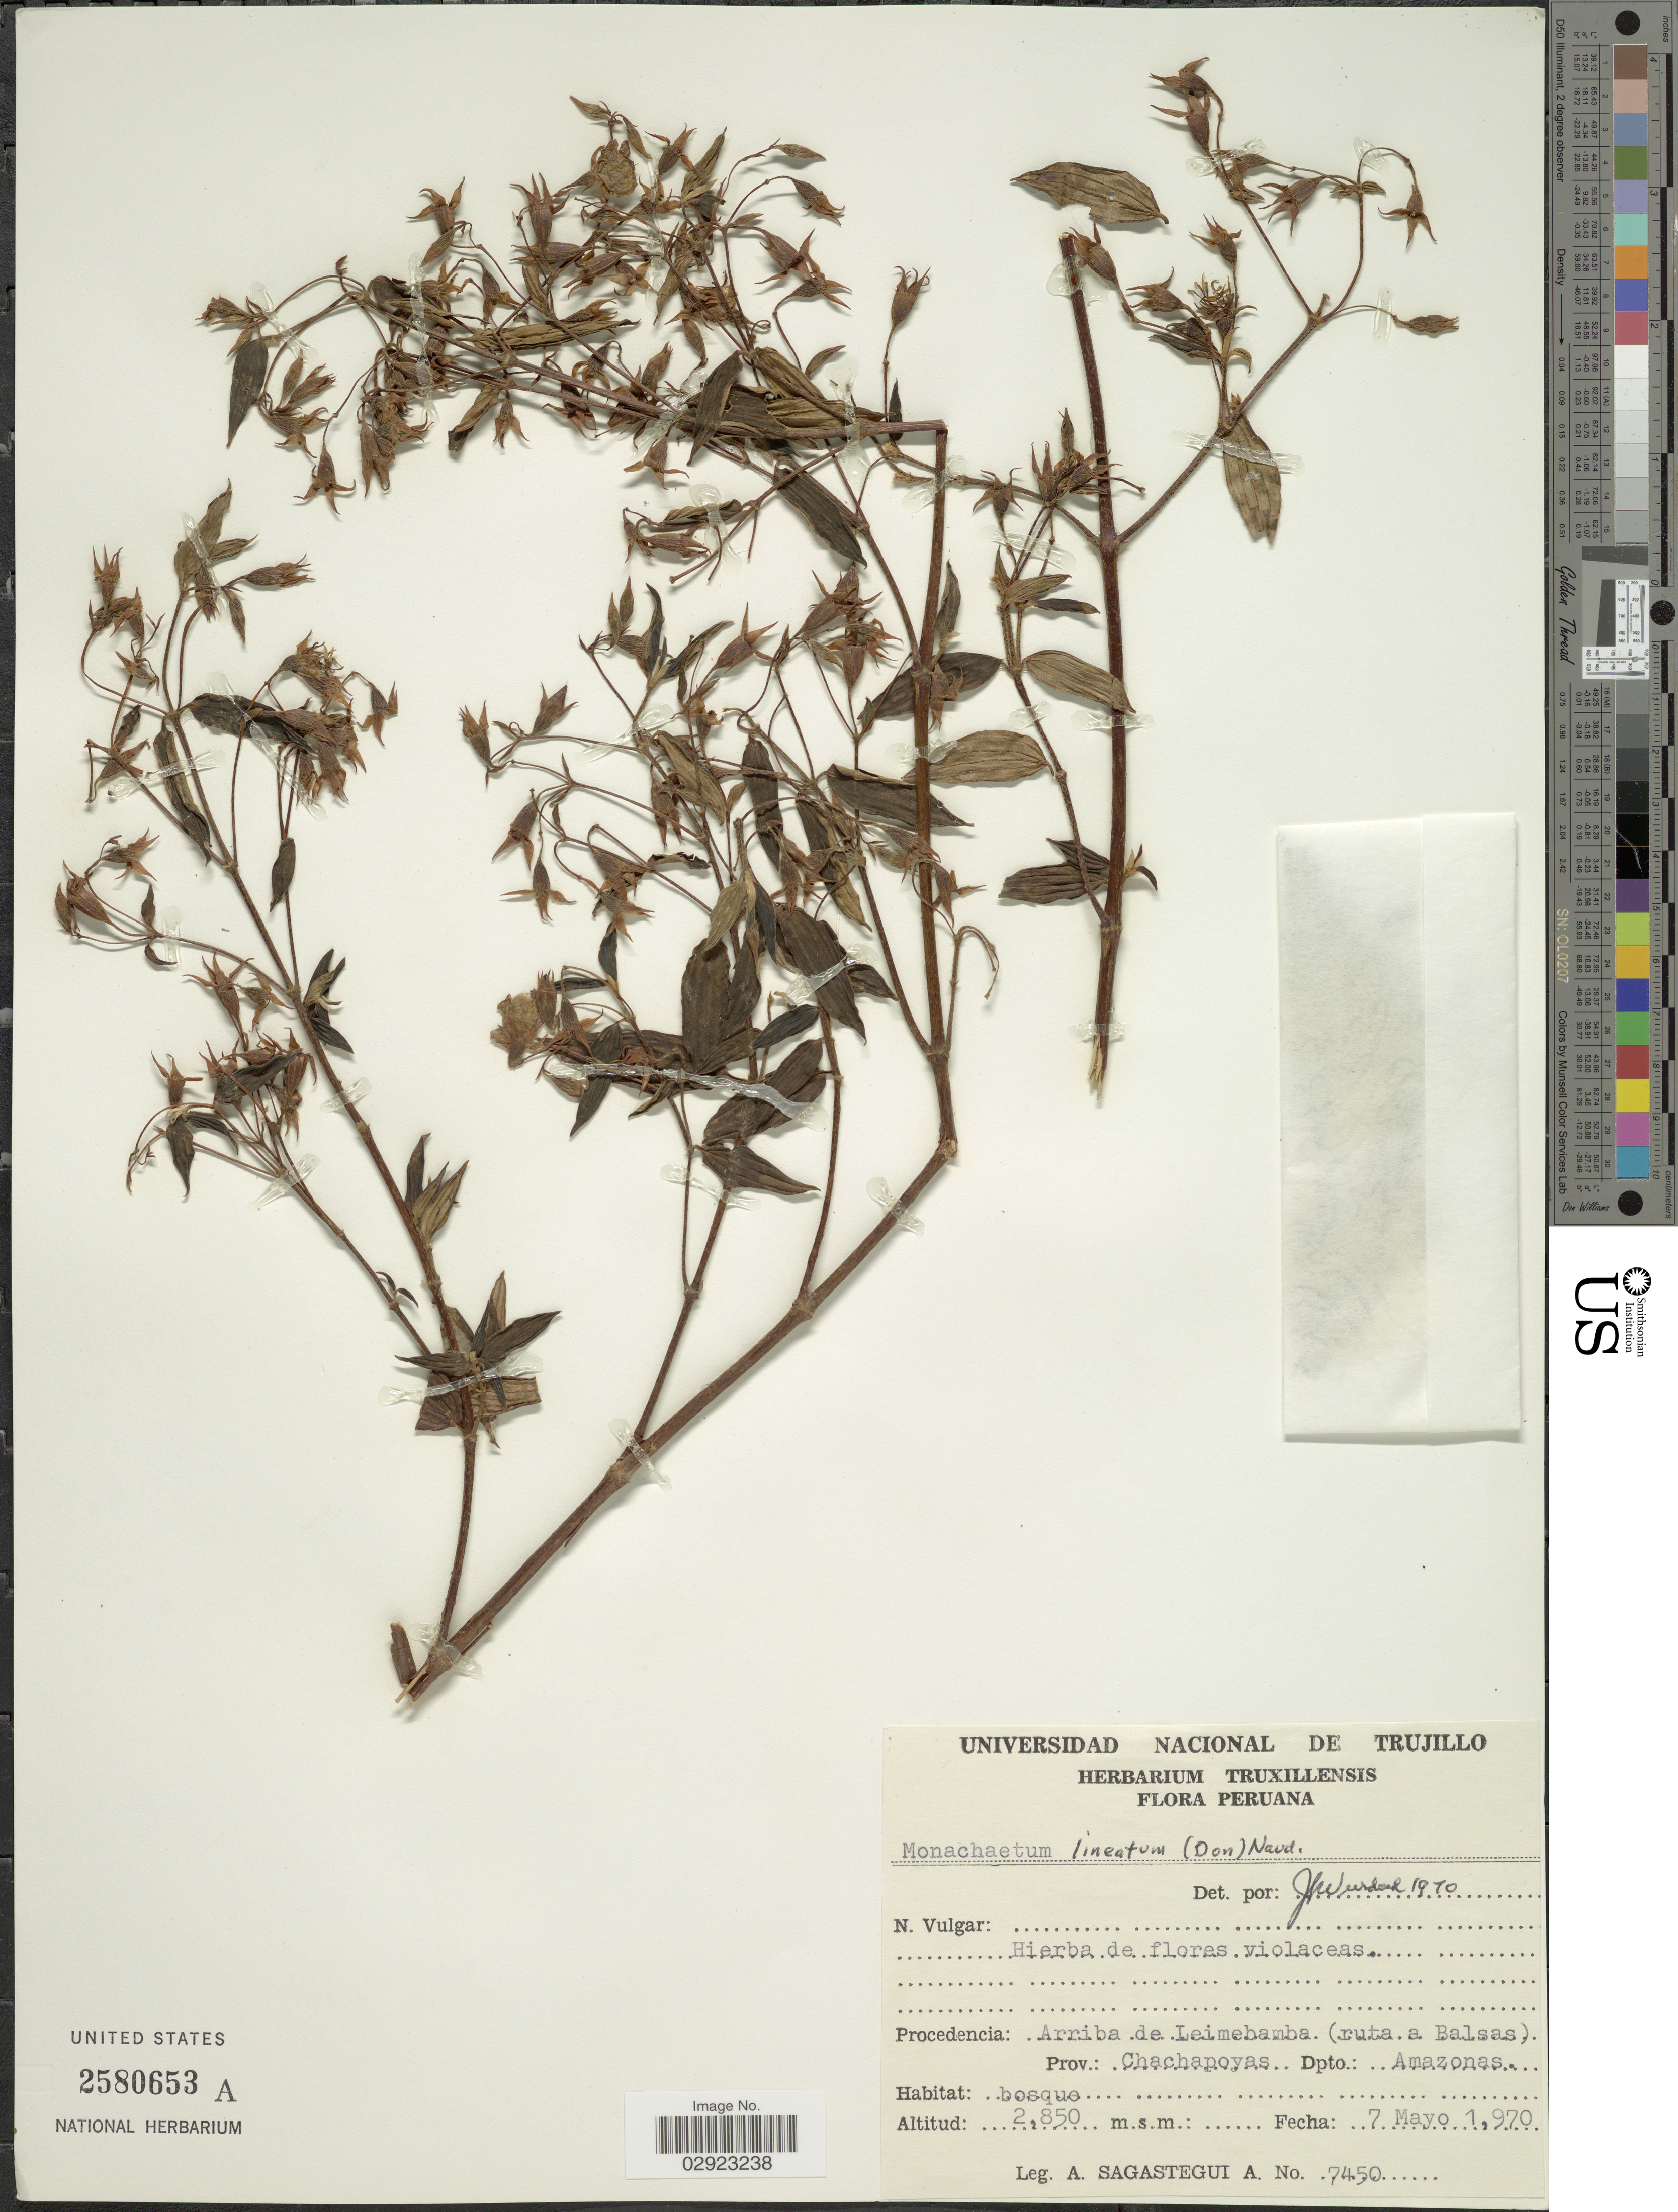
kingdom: Plantae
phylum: Tracheophyta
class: Magnoliopsida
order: Myrtales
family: Melastomataceae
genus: Monochaetum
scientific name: Monochaetum lineatum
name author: (D. Don) Naudin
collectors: A. Sagástegui A.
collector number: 7450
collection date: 1970-05-07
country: Peru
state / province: Amazonas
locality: Procedencia: Arriba de Leimebamba (ruta a Balsas), Prov.: Chachapoyas, Dpto.: Amazonas.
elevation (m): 2850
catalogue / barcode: US 2580653A